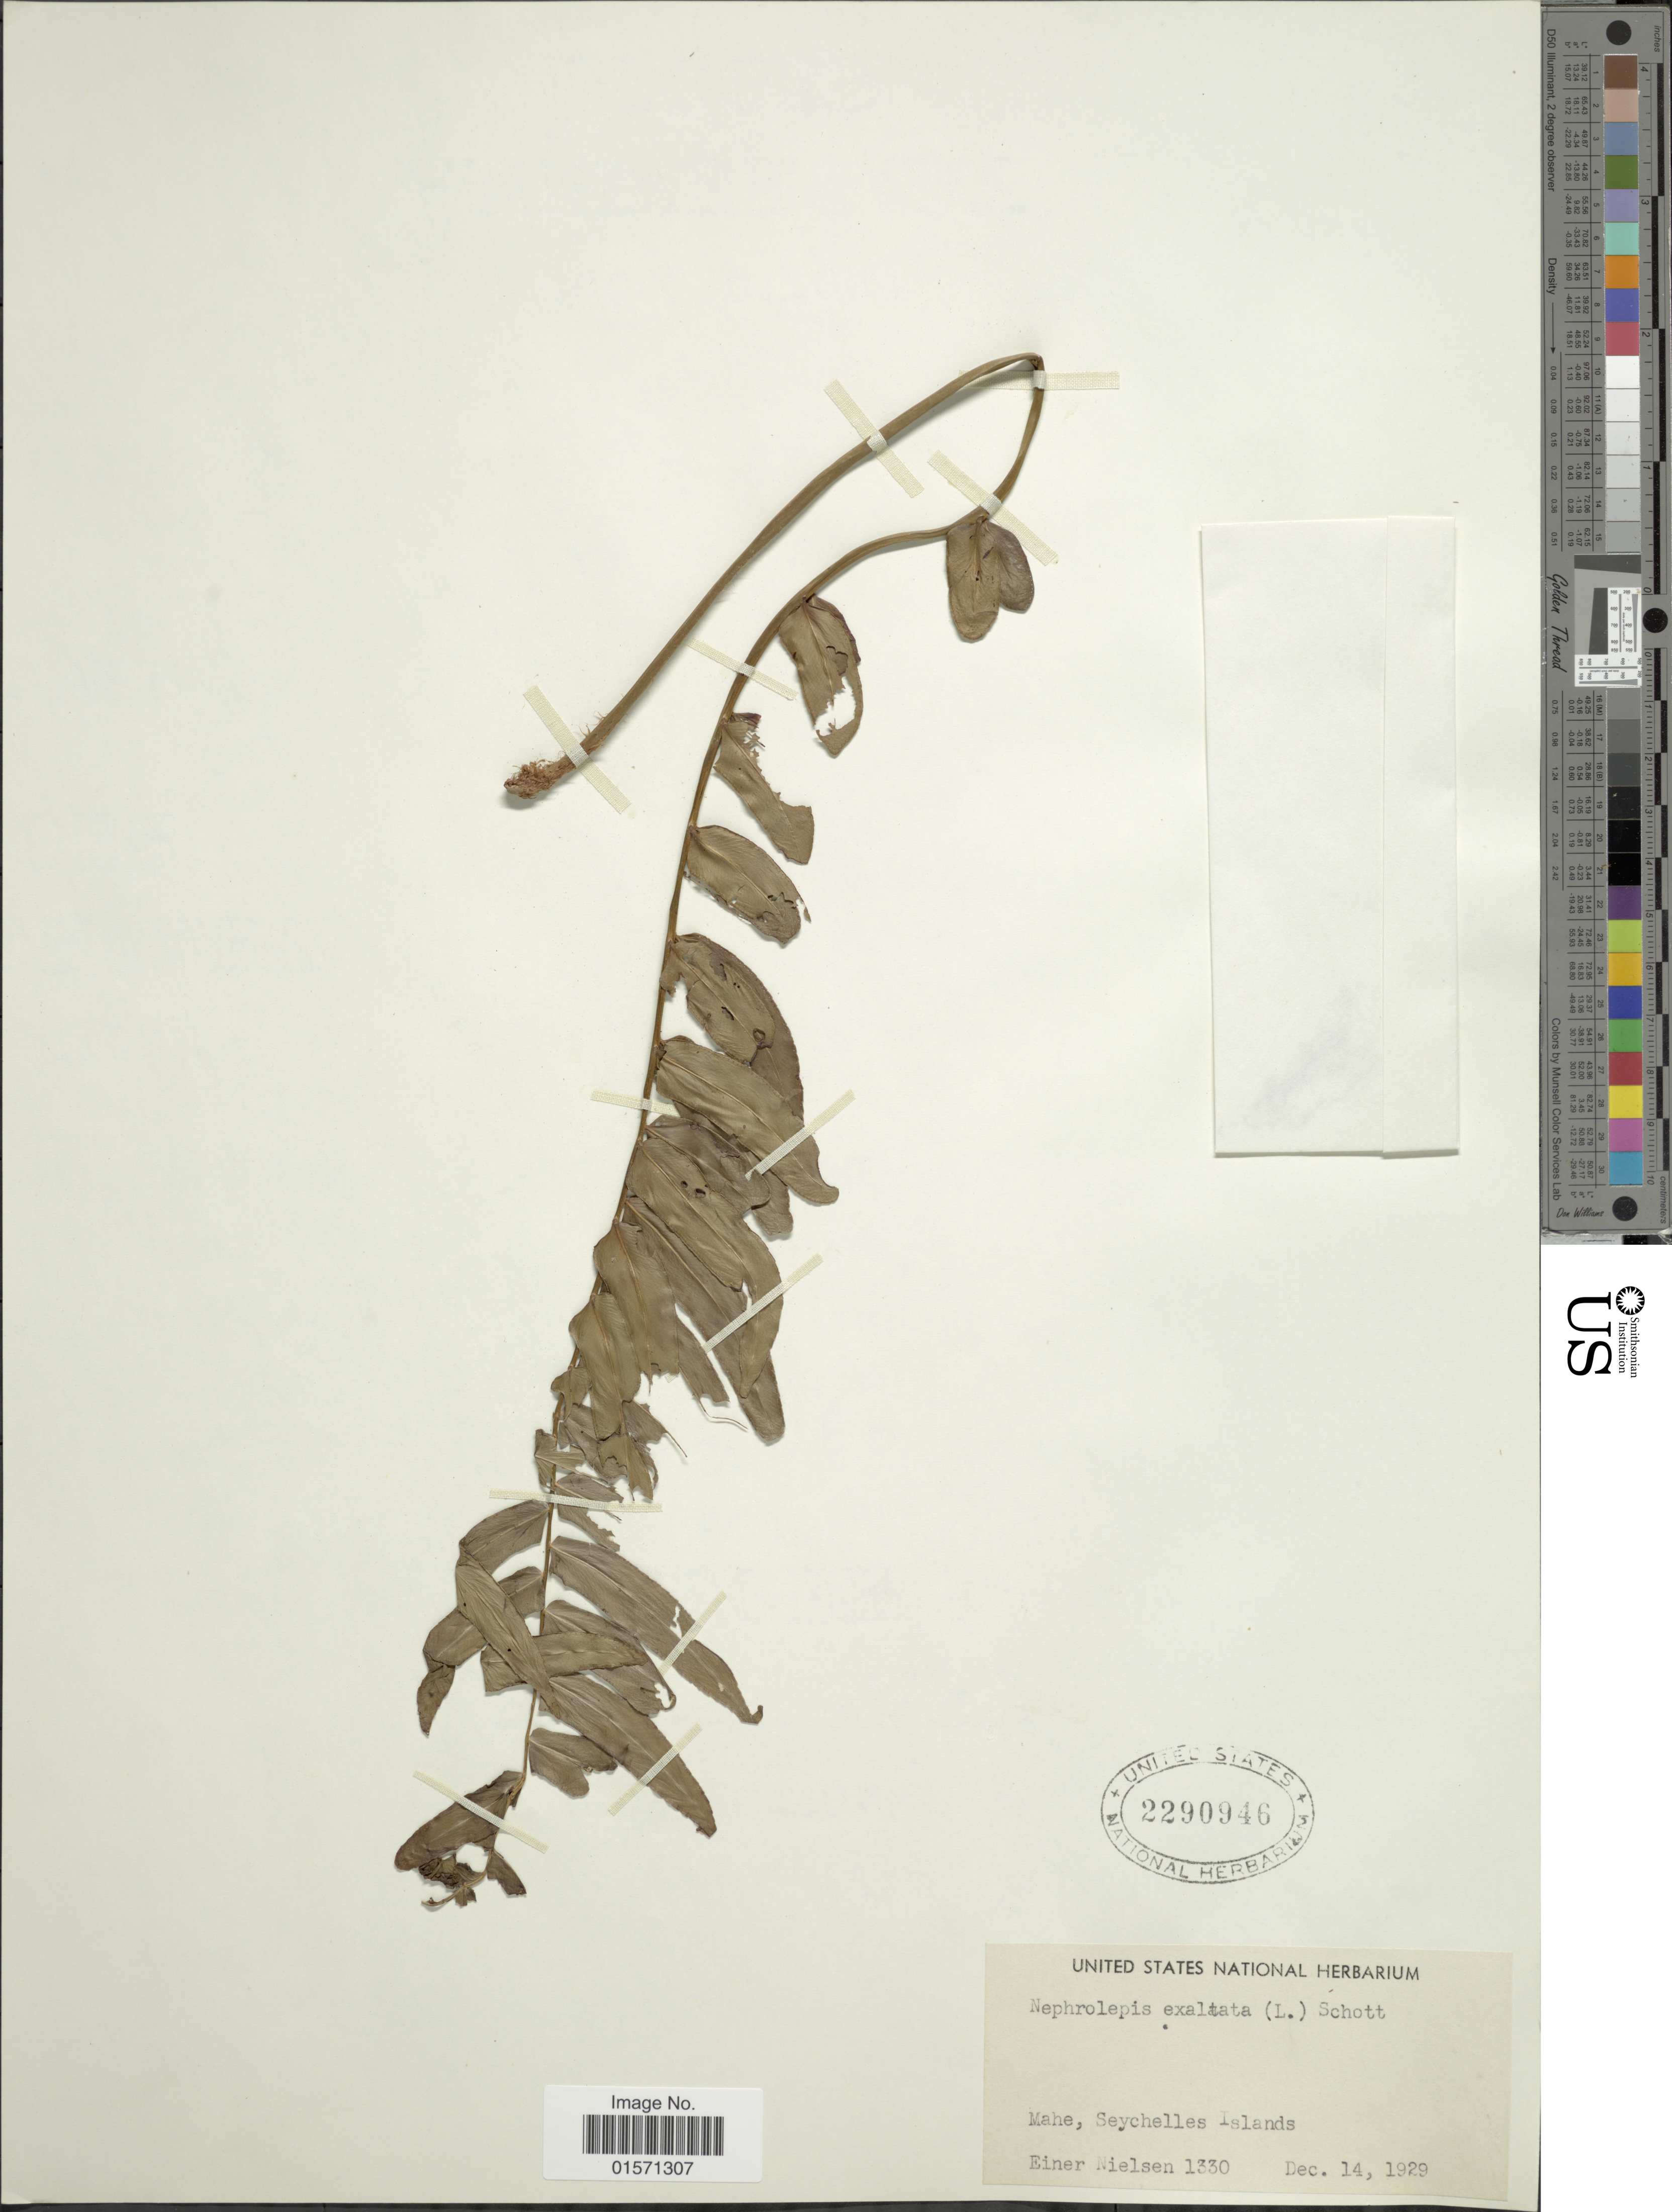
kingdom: Plantae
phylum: Tracheophyta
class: Polypodiopsida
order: Polypodiales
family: Nephrolepidaceae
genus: Nephrolepis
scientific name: Nephrolepis exaltata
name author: (L.) Schott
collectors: E. Nielsen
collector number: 1330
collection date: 1929-12-14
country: Seychelles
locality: Mahe, Seychelles Islands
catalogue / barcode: US 2290946